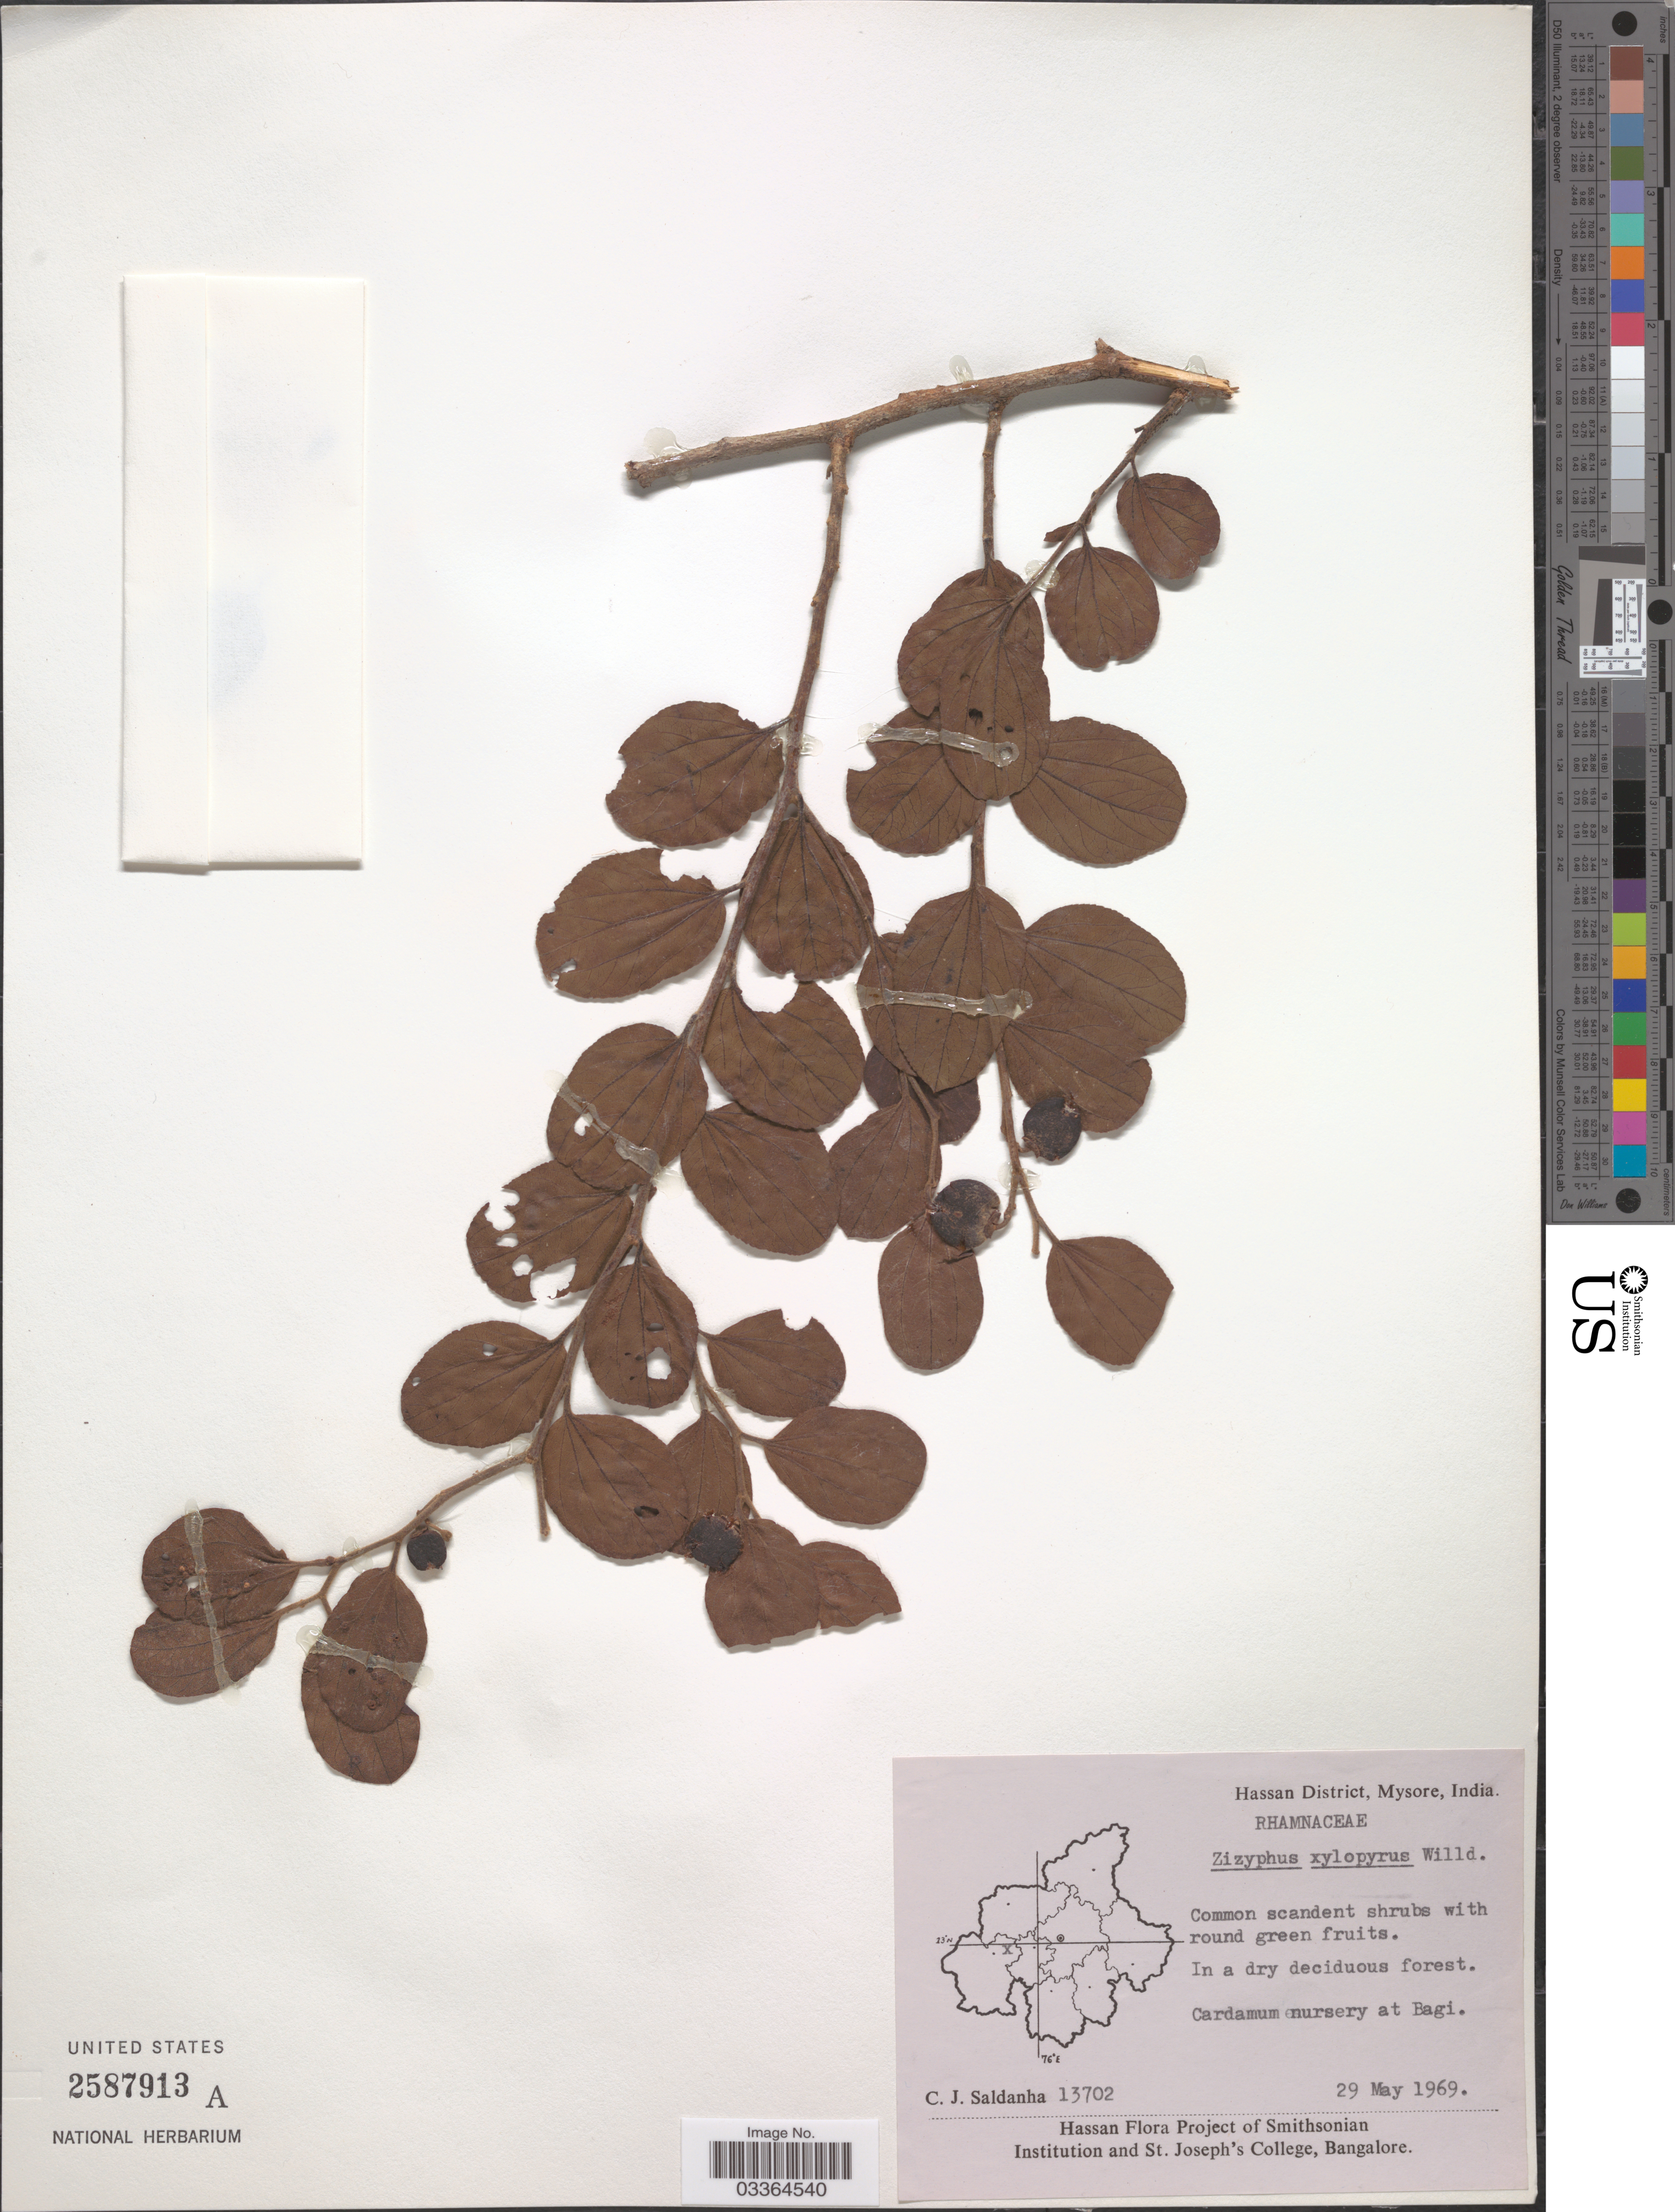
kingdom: Plantae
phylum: Tracheophyta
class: Magnoliopsida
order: Rosales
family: Rhamnaceae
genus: Ziziphus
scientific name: Ziziphus xylopyrus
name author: (Retz.) Willd.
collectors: C. J. Saldanha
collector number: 13702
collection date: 1969-05-29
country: India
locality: Hassan District, Mysore. Cardamum nursery at Bagi.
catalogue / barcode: US 2587913A